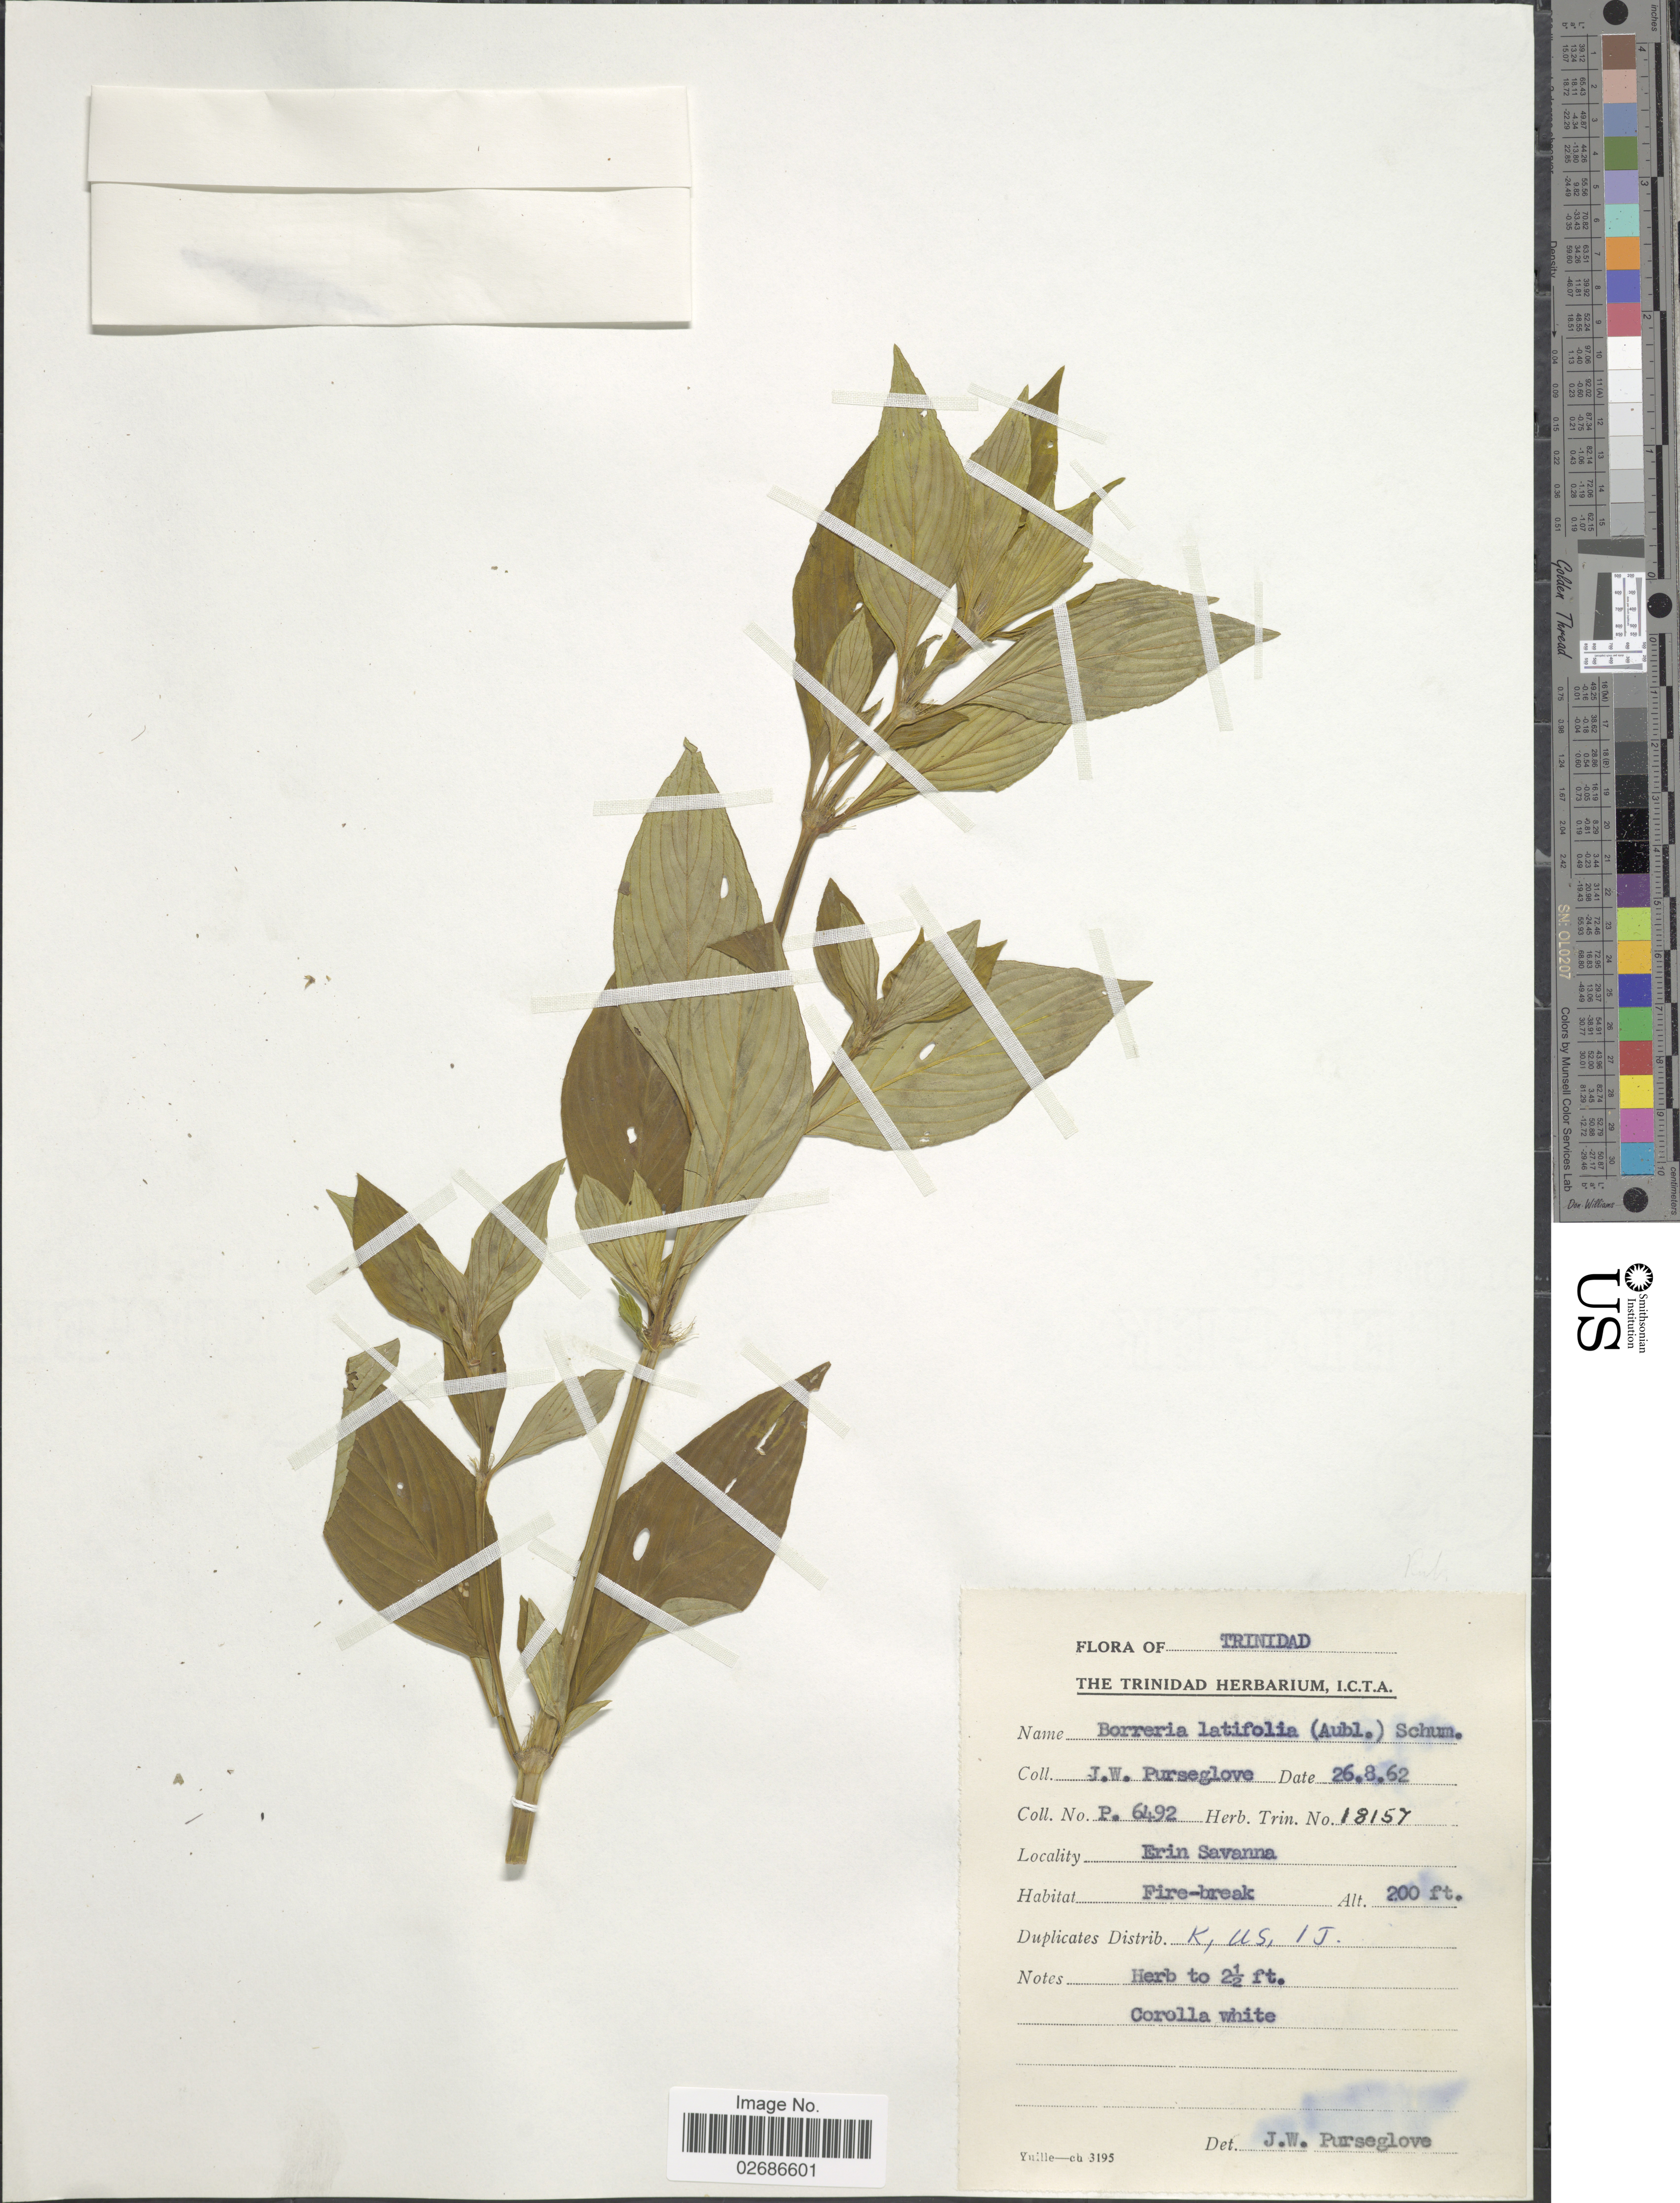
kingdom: Plantae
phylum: Tracheophyta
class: Magnoliopsida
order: Gentianales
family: Rubiaceae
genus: Borreria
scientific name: Borreria latifolia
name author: (Aubl.) K. Schum.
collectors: J. Purseglove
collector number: P. 6492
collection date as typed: Transcribed d/m/y: 26/8/62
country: Trinidad and Tobago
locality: Erin Savanna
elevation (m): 61